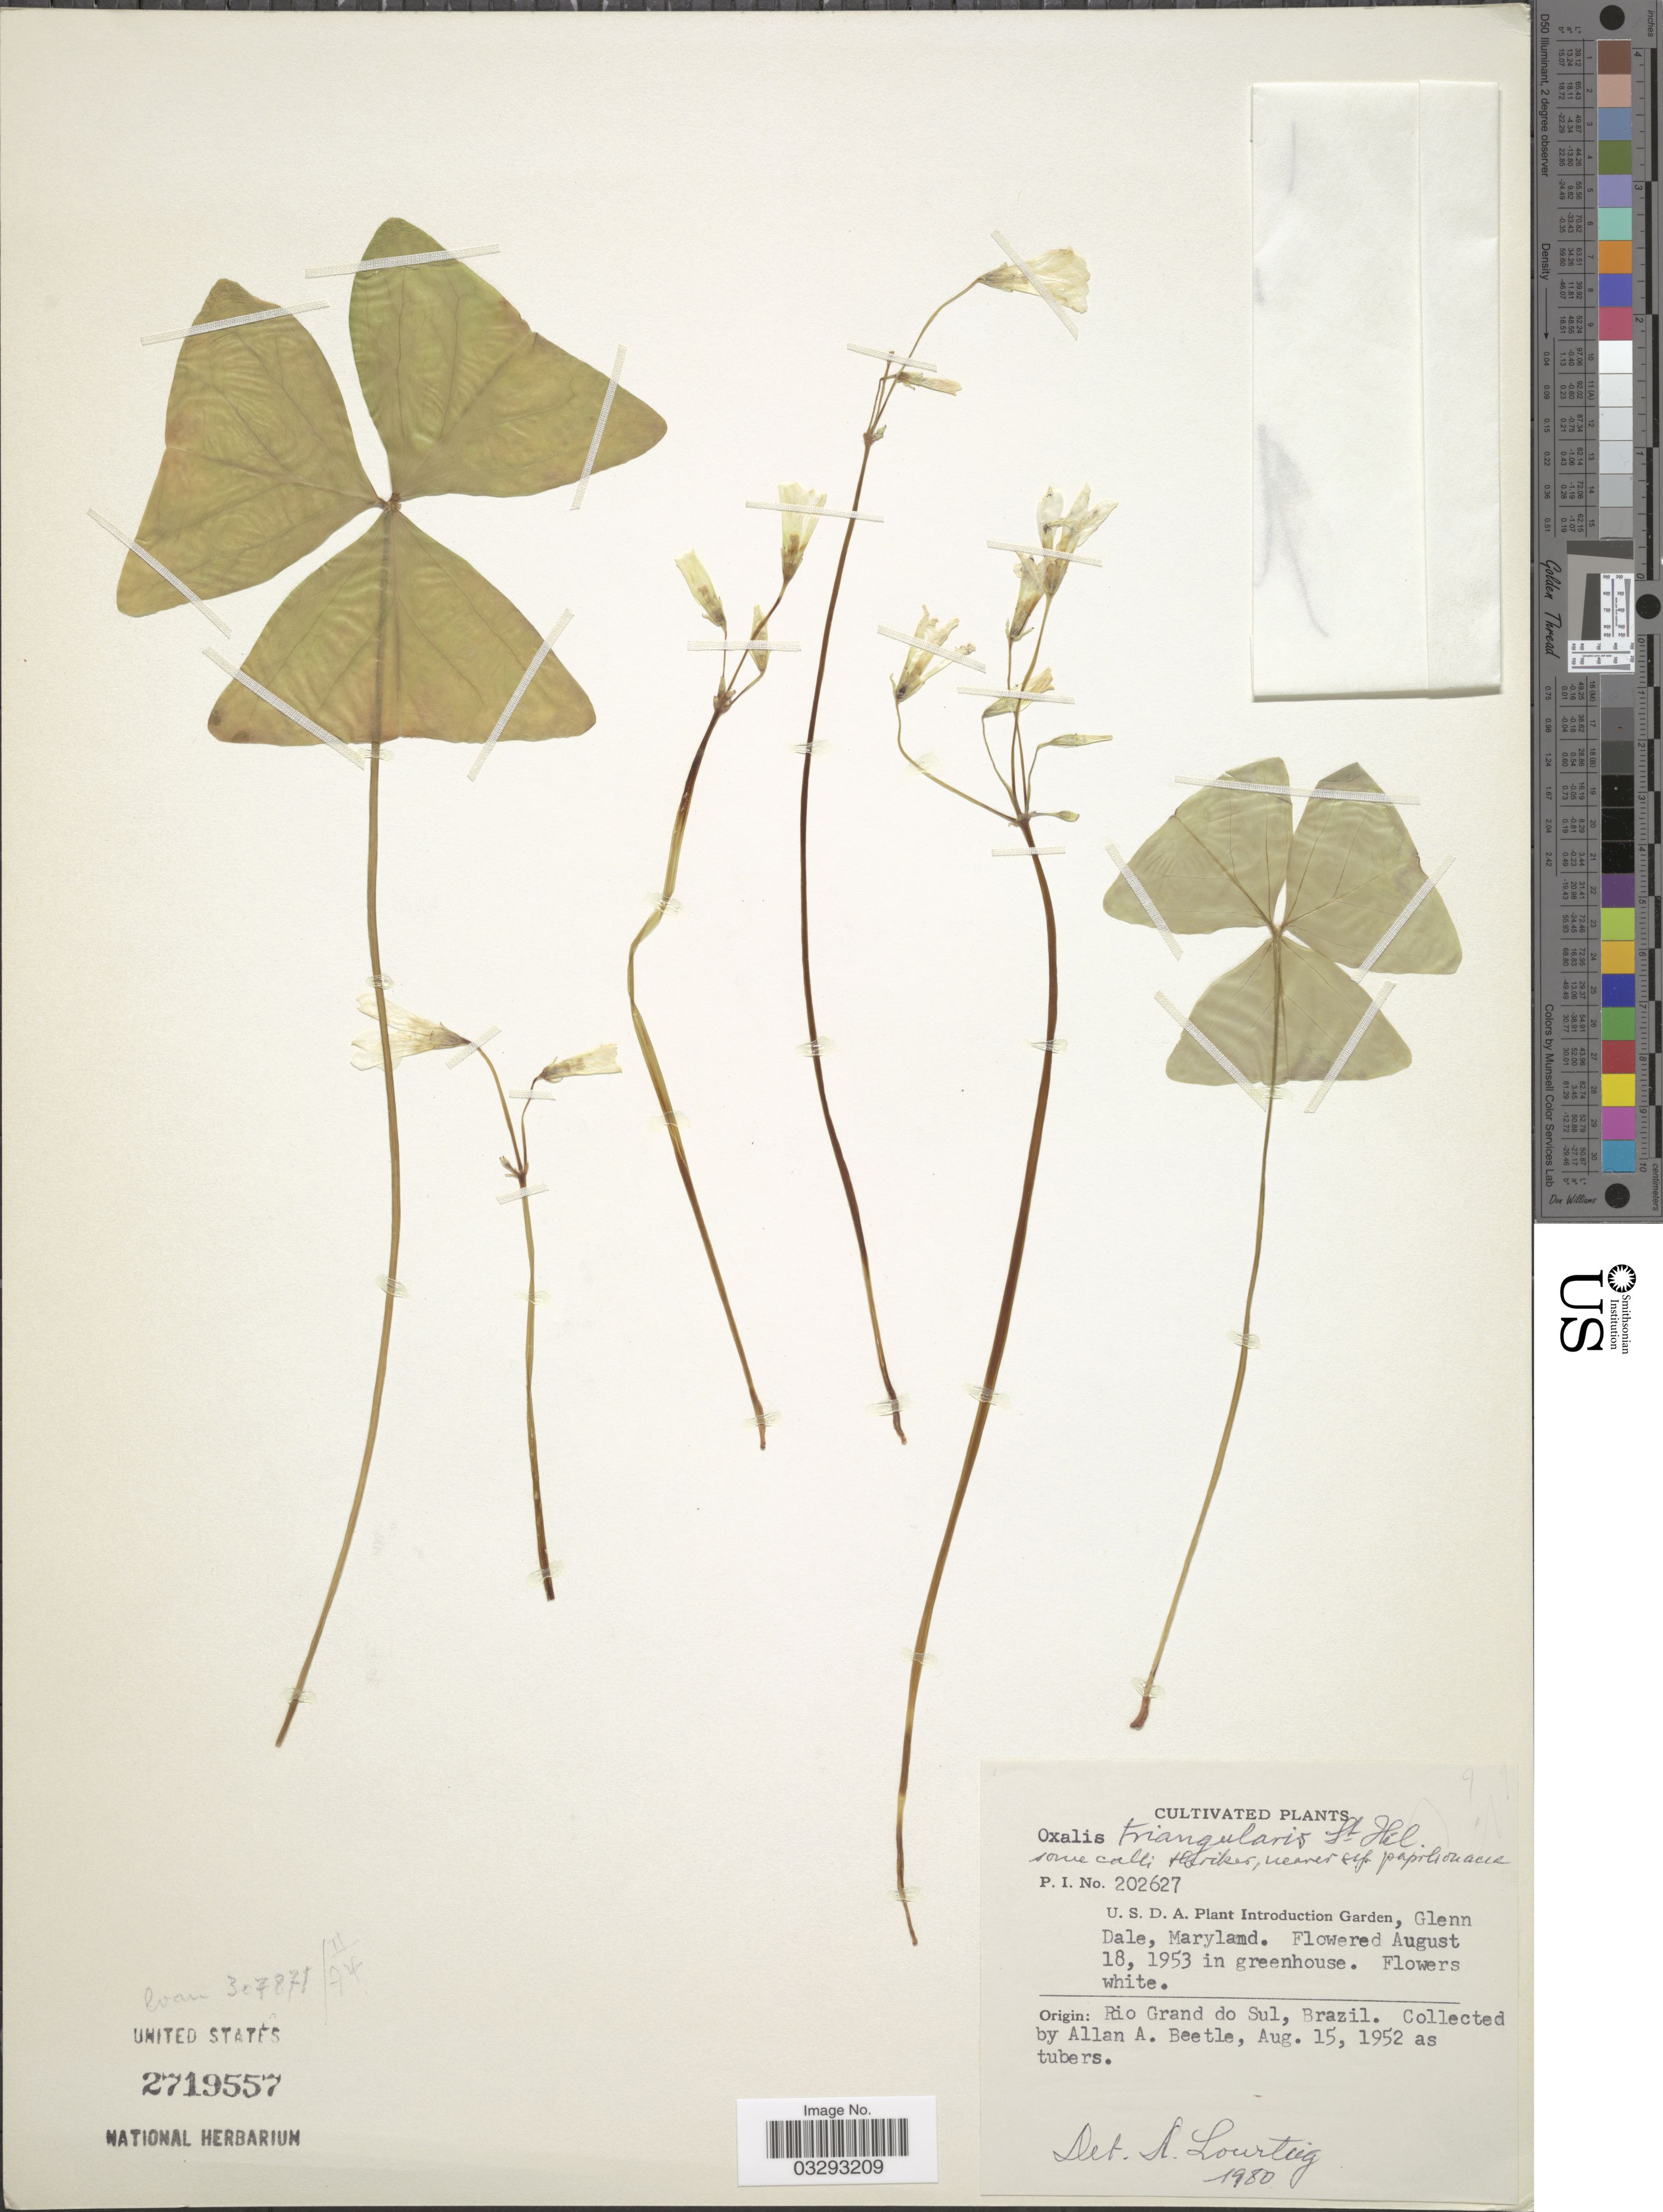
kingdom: Plantae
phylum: Tracheophyta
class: Magnoliopsida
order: Oxalidales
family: Oxalidaceae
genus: Oxalis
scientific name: Oxalis triangularis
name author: A. St.-Hil.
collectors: A. A. Beetle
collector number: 202627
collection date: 1953-08-18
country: United States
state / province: Maryland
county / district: Prince George's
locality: U.S.D.A. Plant Introduction Garden, Glenn Dale, Maryland.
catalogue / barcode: US 2719557